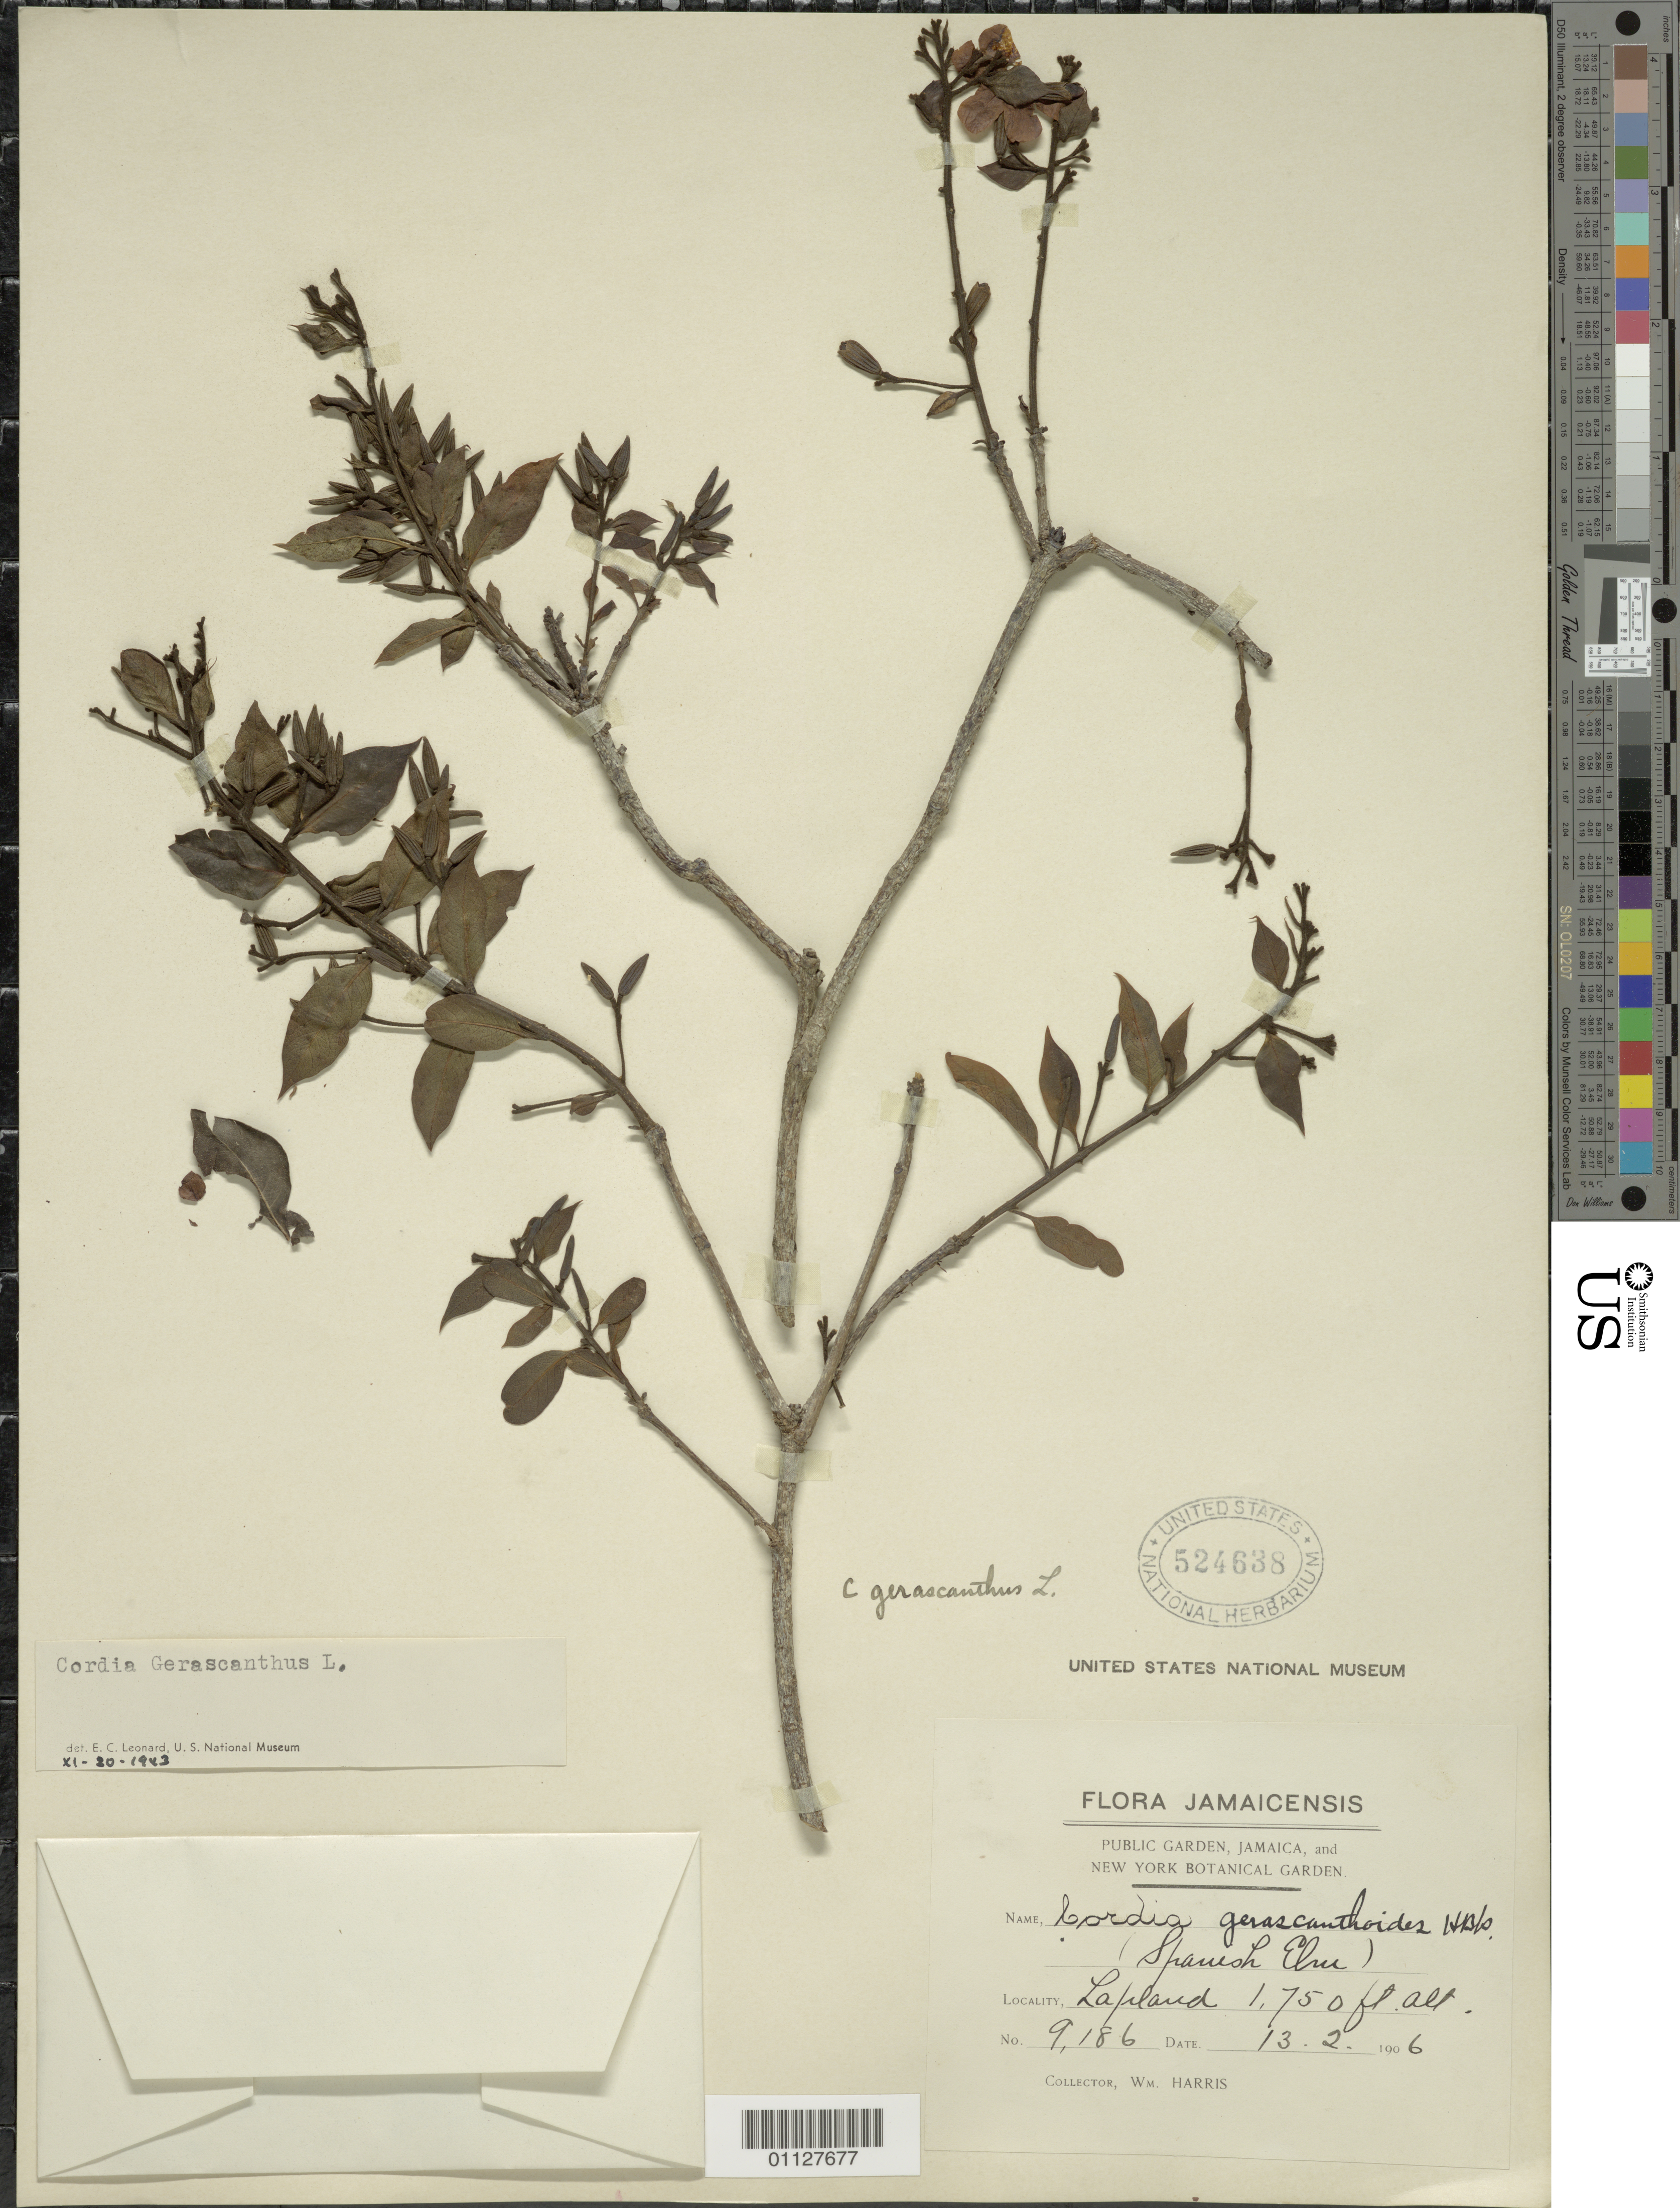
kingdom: Plantae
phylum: Tracheophyta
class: Magnoliopsida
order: Boraginales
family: Cordiaceae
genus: Cordia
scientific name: Cordia gerascanthus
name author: L.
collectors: W. Harris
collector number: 9186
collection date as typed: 13 Feb 1906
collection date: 1906-02-13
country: Jamaica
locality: Lapland.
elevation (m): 533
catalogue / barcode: US 524638